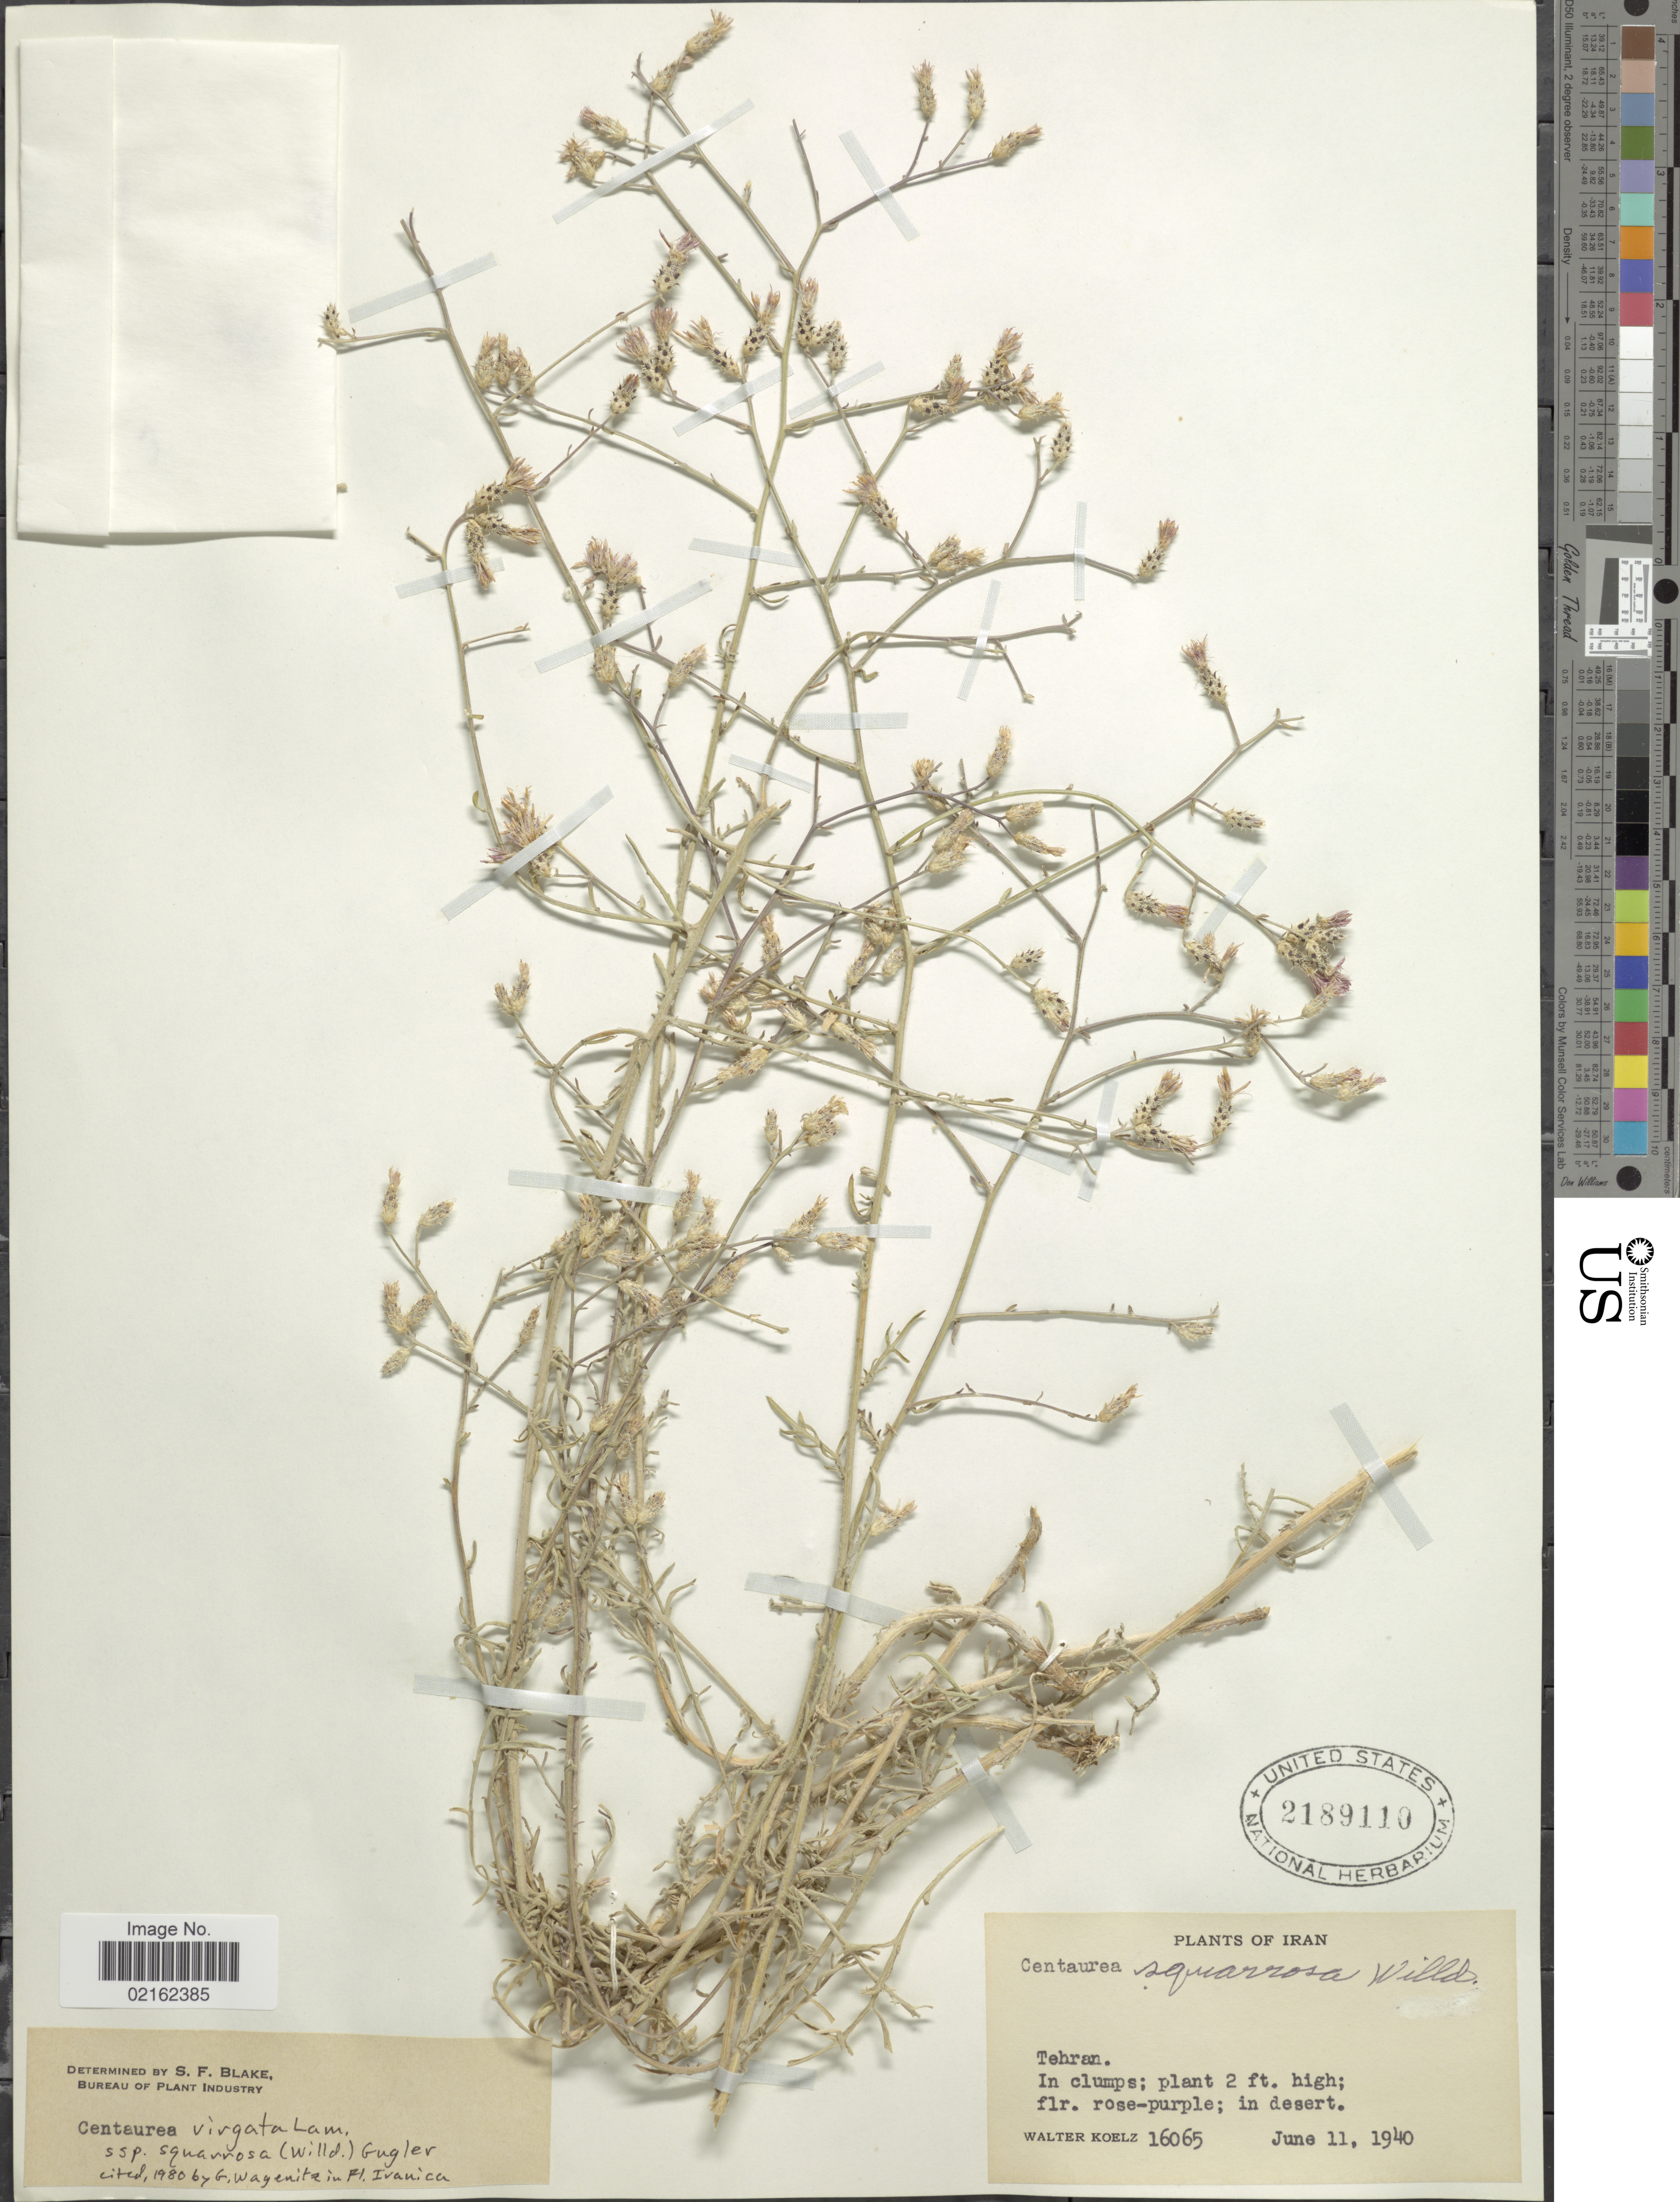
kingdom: Plantae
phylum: Tracheophyta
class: Magnoliopsida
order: Asterales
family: Asteraceae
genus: Centaurea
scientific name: Centaurea virgata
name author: Lam.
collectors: W. N. Koelz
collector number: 16065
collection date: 1940-06-11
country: Iran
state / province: Tehran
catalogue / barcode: US 2189110